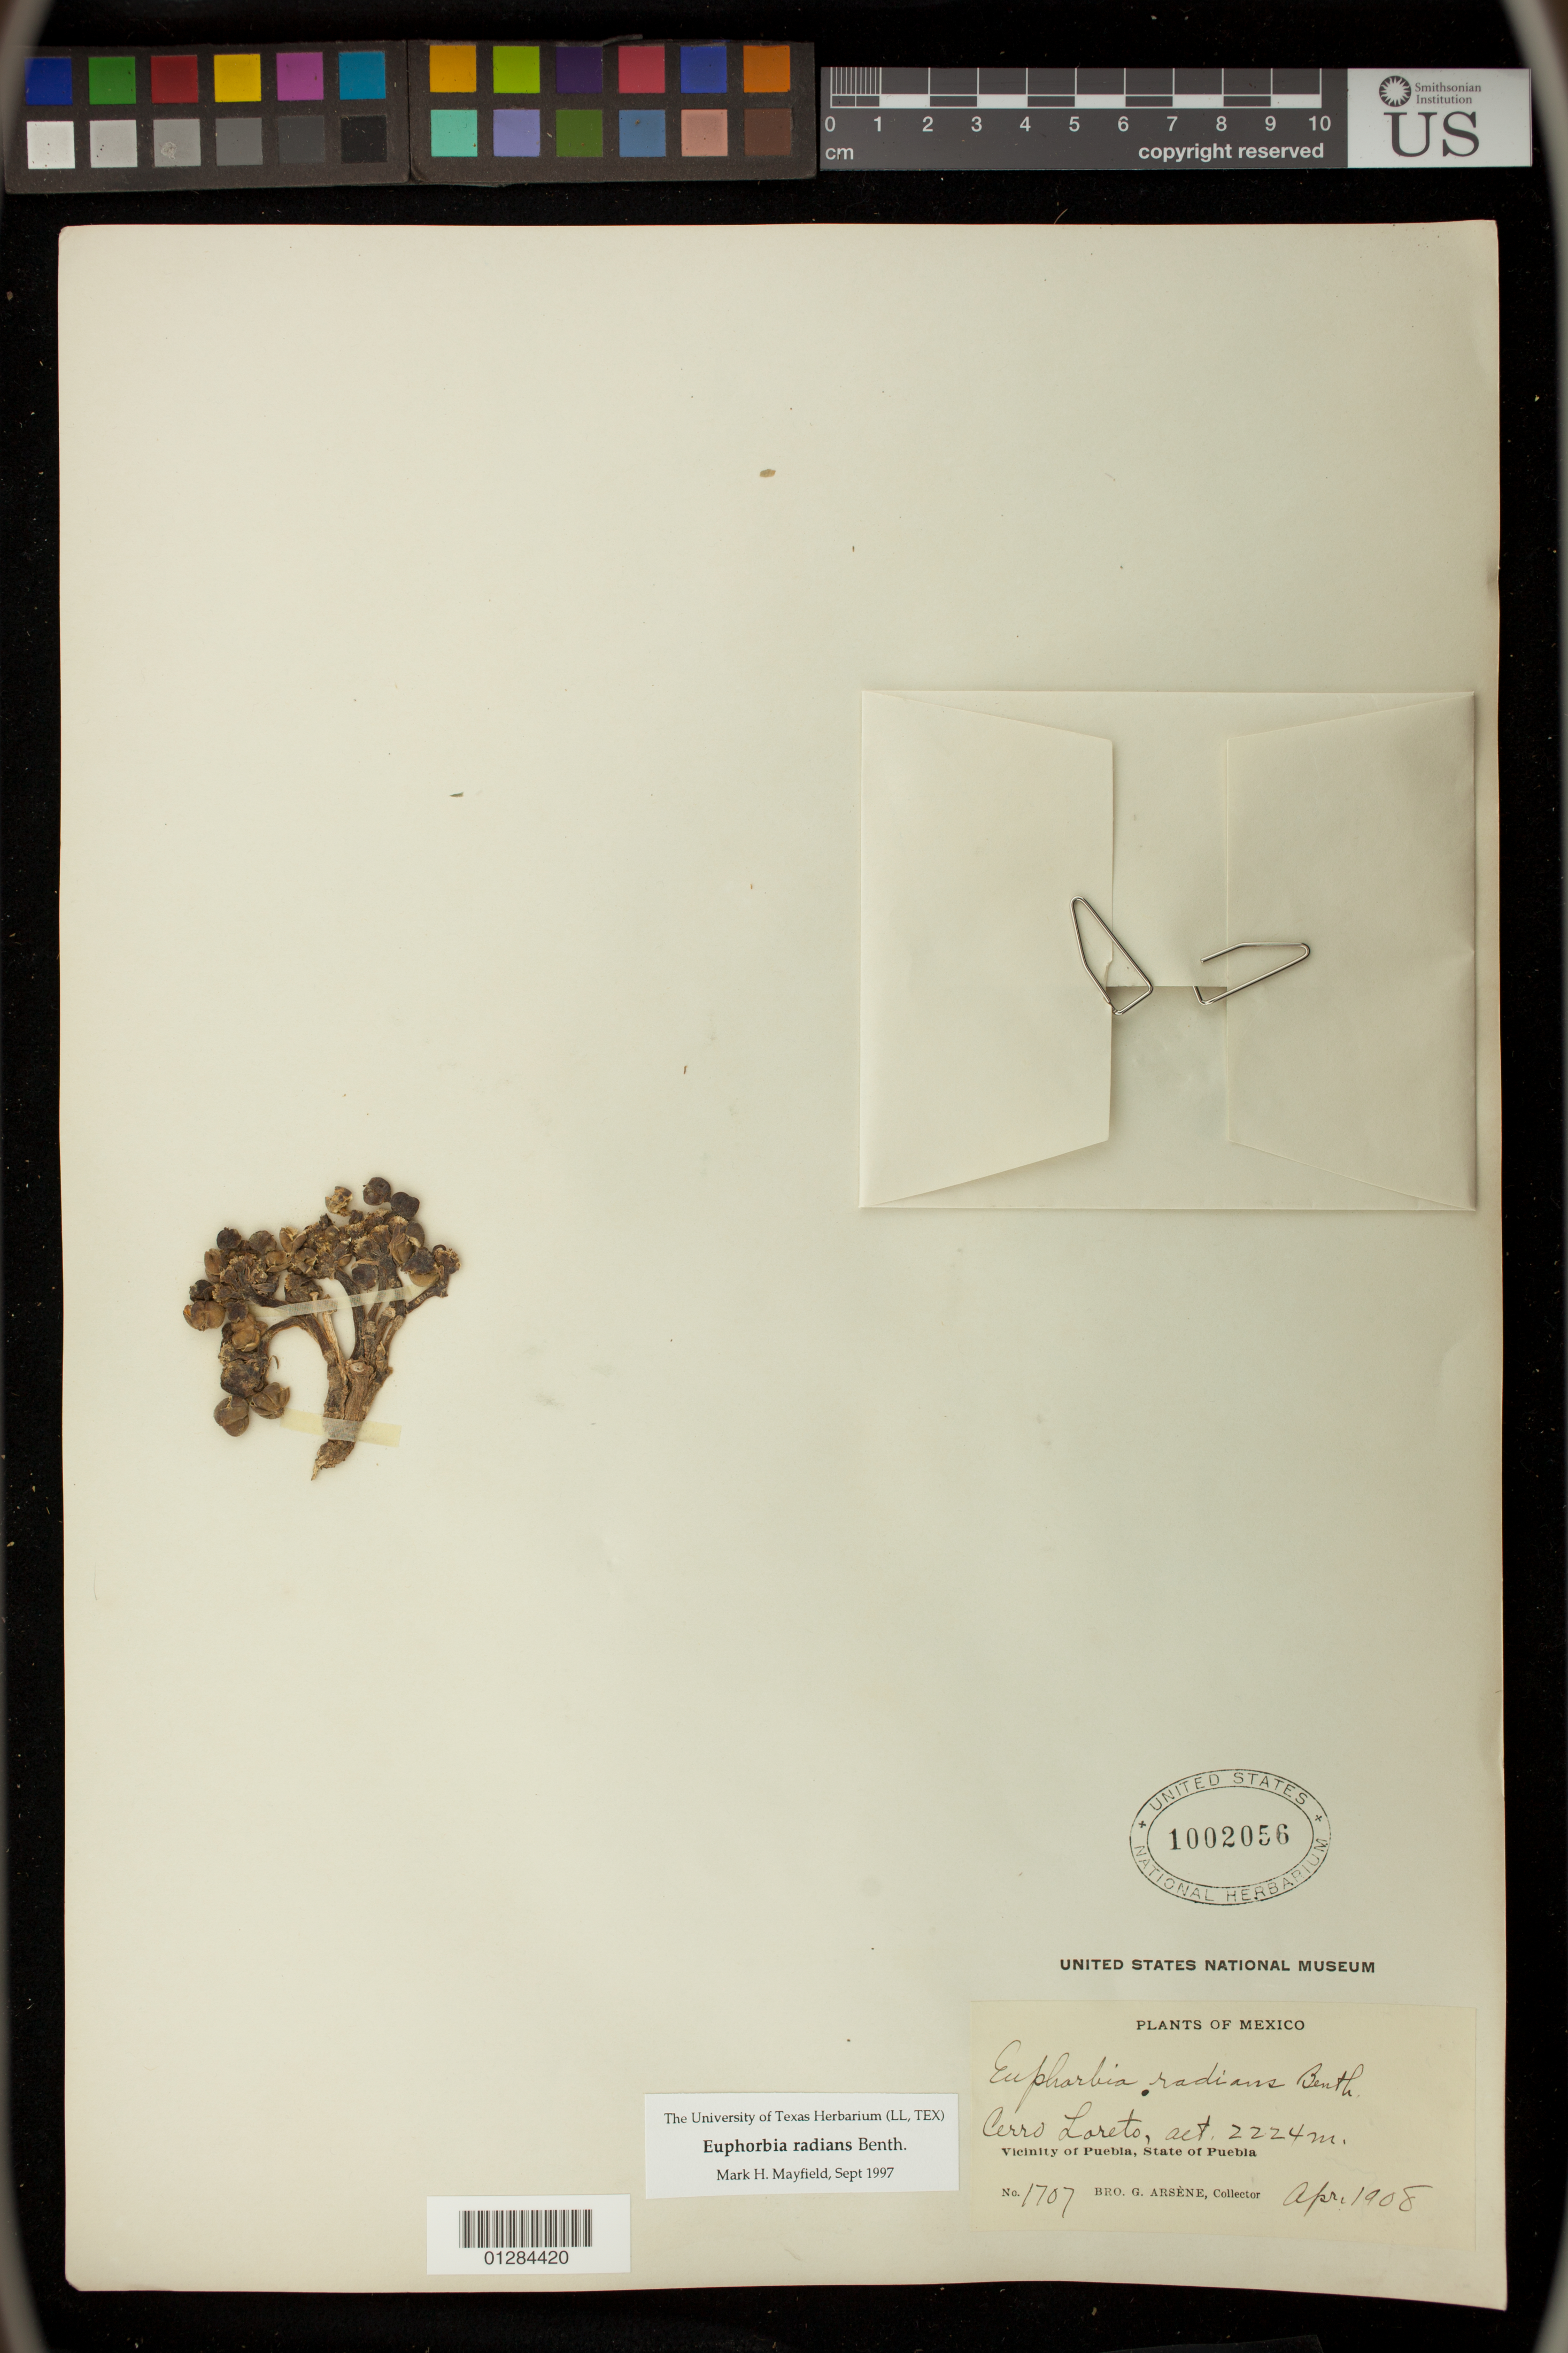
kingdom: Plantae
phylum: Tracheophyta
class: Magnoliopsida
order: Malpighiales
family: Euphorbiaceae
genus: Euphorbia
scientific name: Euphorbia radians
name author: Benth.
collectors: Bro. G. Arsène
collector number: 1707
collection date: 1908-04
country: Mexico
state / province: Puebla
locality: Cerro Loreto, vicinity of Puebla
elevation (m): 2224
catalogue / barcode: US 1002056